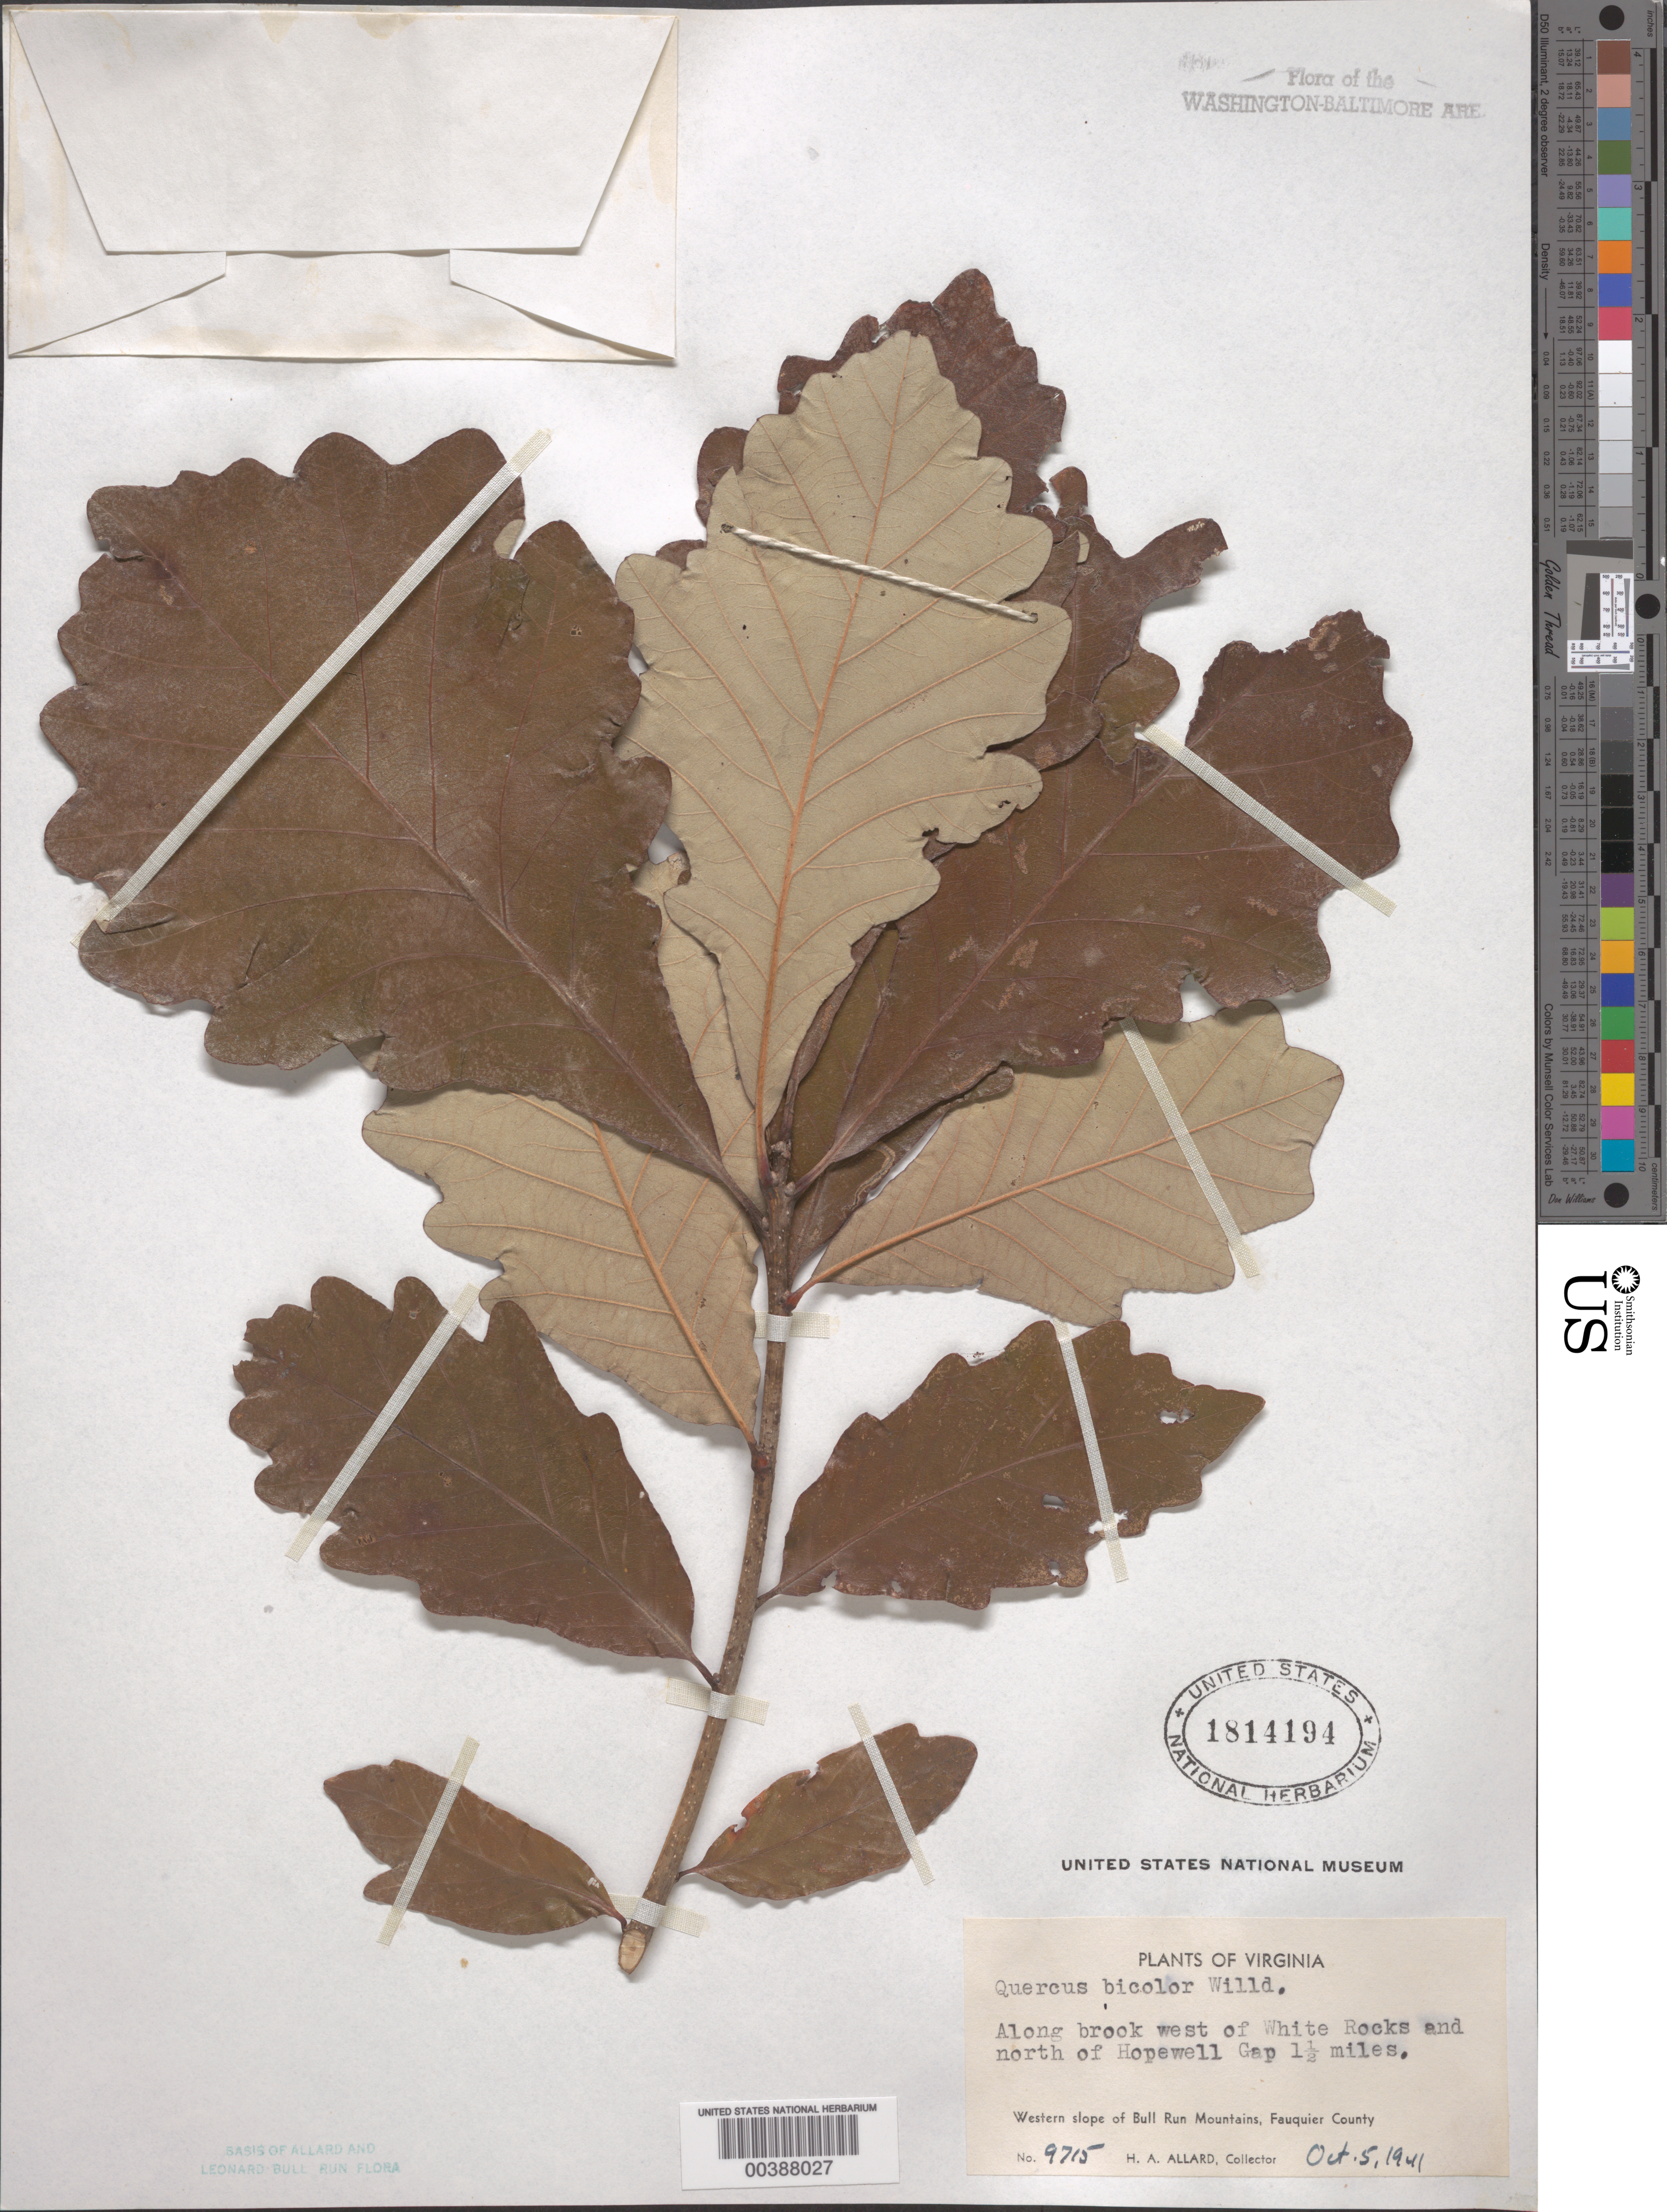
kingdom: Plantae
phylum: Tracheophyta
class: Magnoliopsida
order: Fagales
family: Fagaceae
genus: Quercus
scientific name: Quercus bicolor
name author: Willd.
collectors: H. A. Allard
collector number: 9715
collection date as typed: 05 Oct 1941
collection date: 1941-10-05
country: United States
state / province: Virginia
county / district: Fauquier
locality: West of White Rocks, north of Hopewell Gap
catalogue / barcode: US 1814194